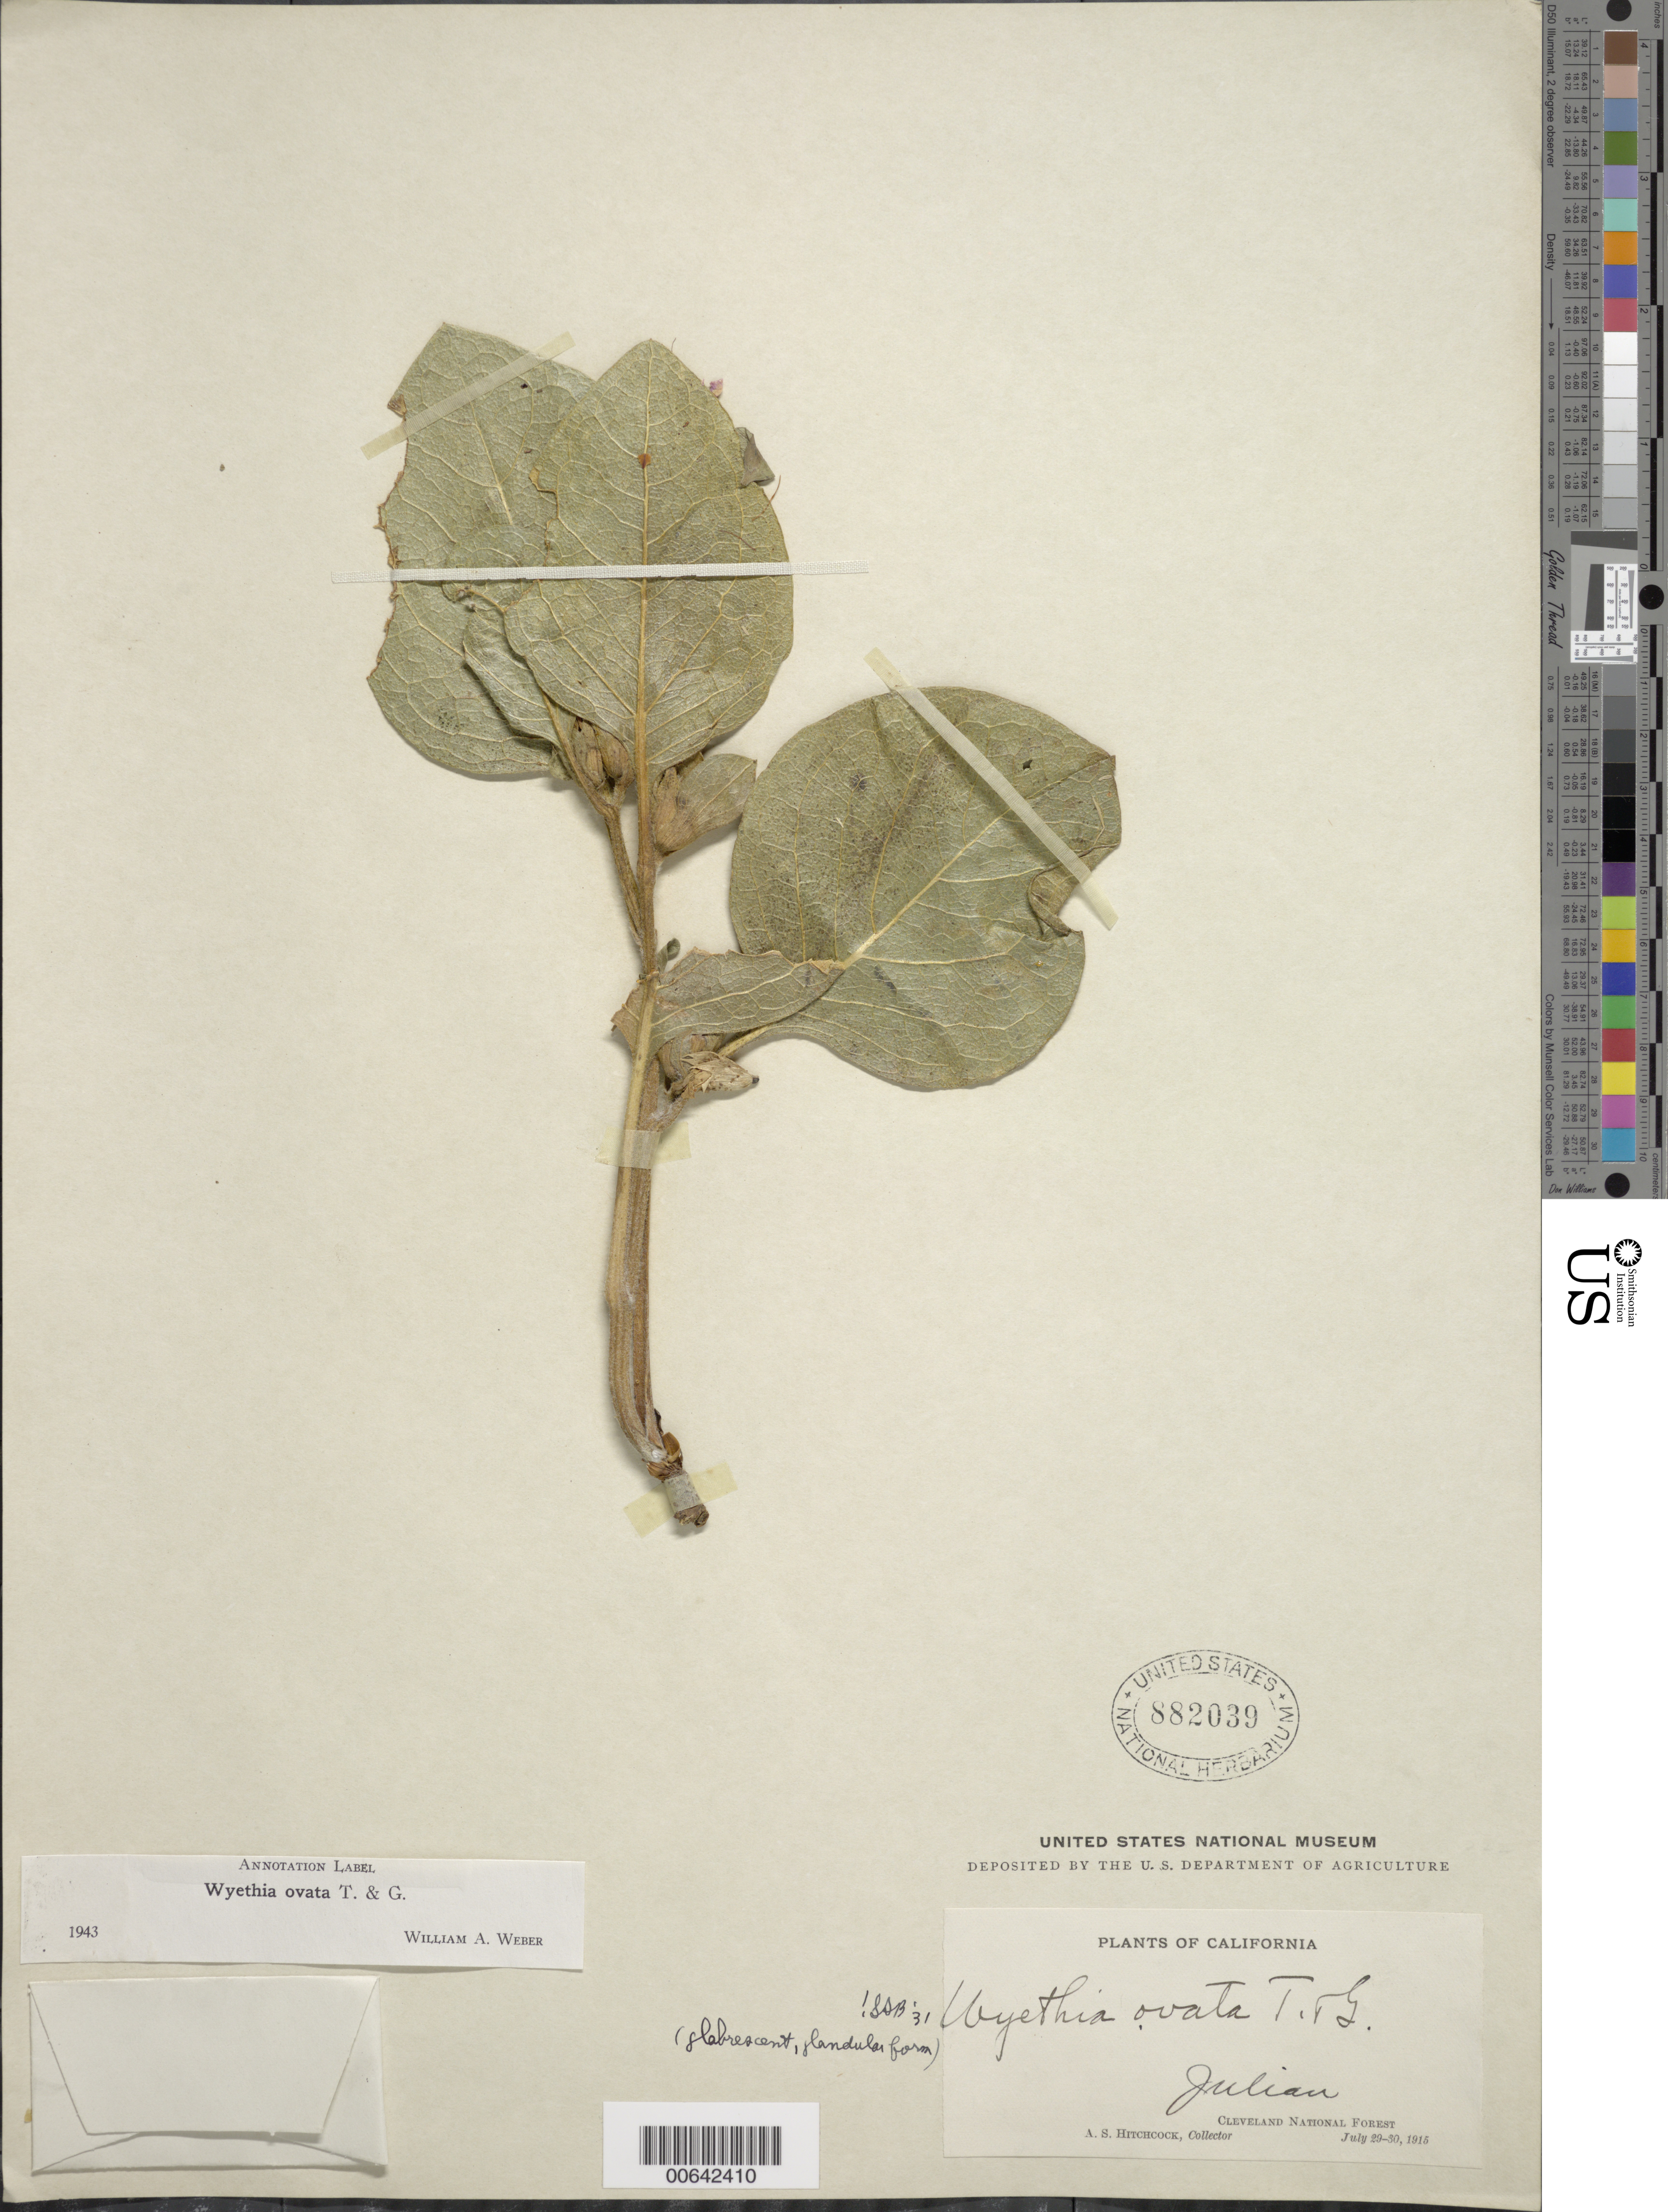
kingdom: Plantae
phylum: Tracheophyta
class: Magnoliopsida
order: Asterales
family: Asteraceae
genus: Wyethia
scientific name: Wyethia ovata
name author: Torr. & A. Gray in Emory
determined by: Weber, W. A.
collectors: A. S. Hitchcock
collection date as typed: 29 Jul 1915 to 30 Jul 1915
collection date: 1915-07-29/1915-07-30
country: United States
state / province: California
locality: Julian, Cleveland National Forest.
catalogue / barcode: US 882039